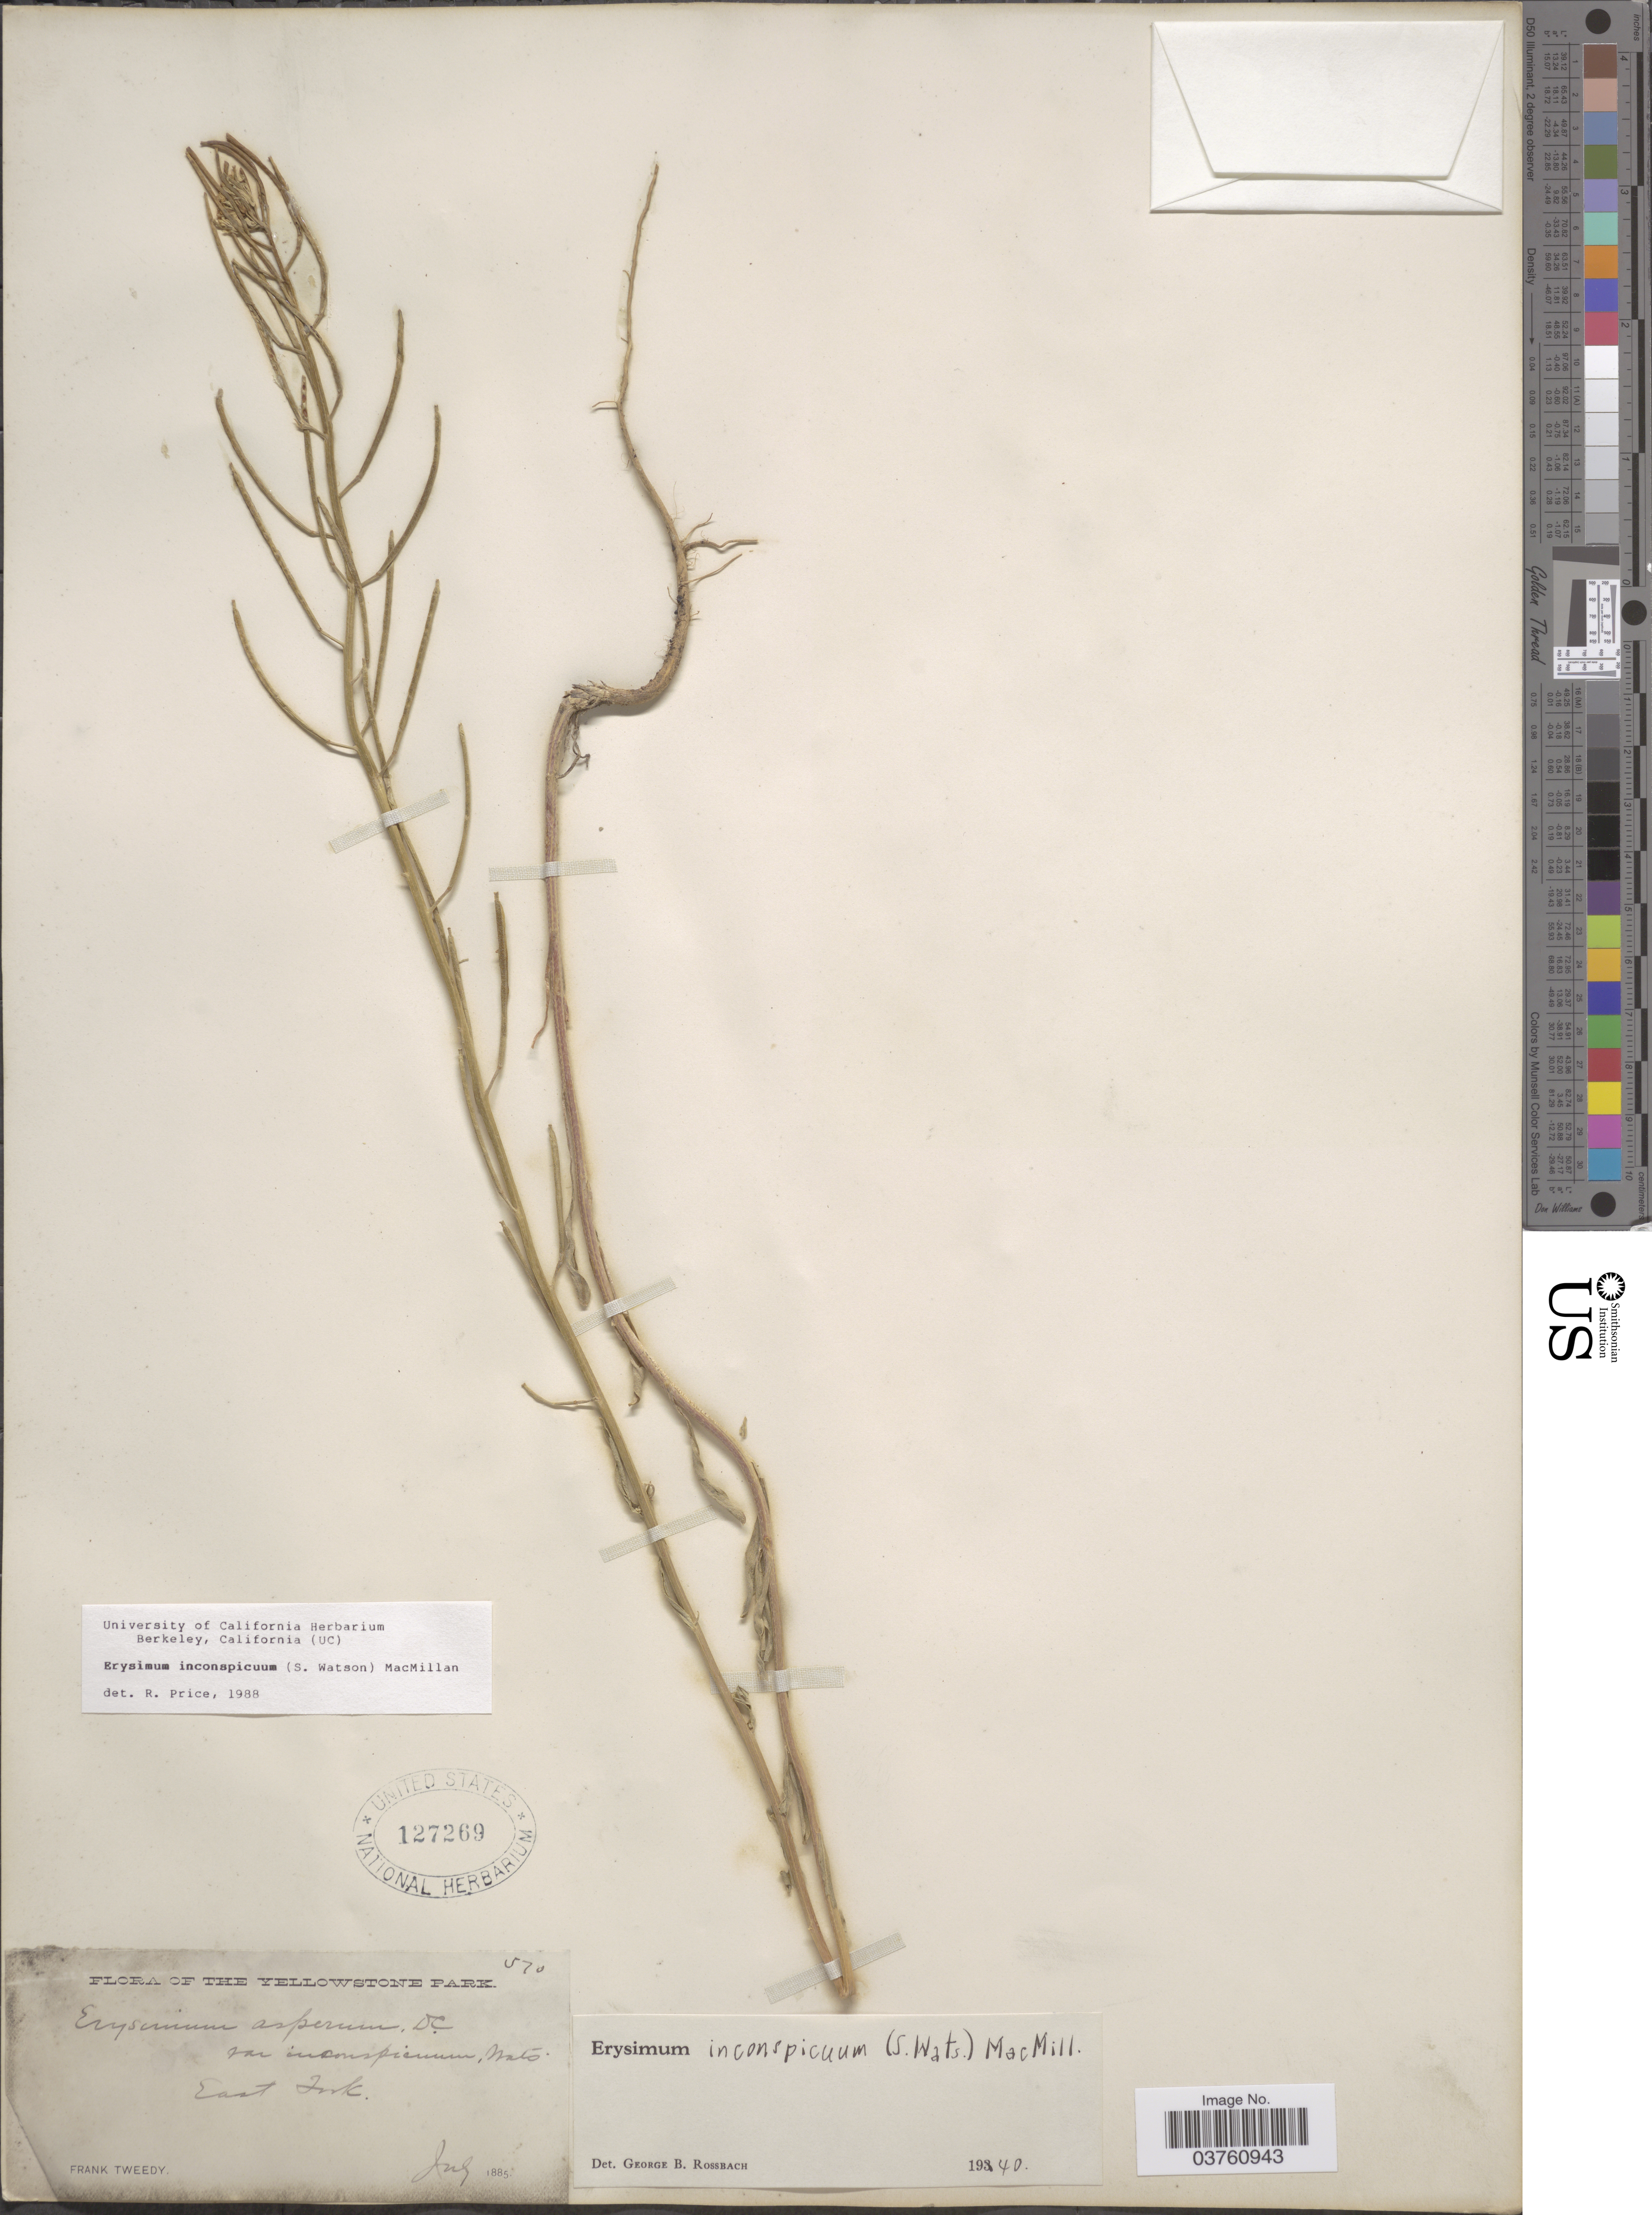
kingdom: Plantae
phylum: Tracheophyta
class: Magnoliopsida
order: Brassicales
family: Brassicaceae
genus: Erysimum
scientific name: Erysimum inconspicuum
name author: (S. Watson) MacMill.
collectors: F. Tweedy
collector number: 570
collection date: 1885-07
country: United States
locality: The Yellowstone Park. East Fork.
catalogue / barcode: US 127269